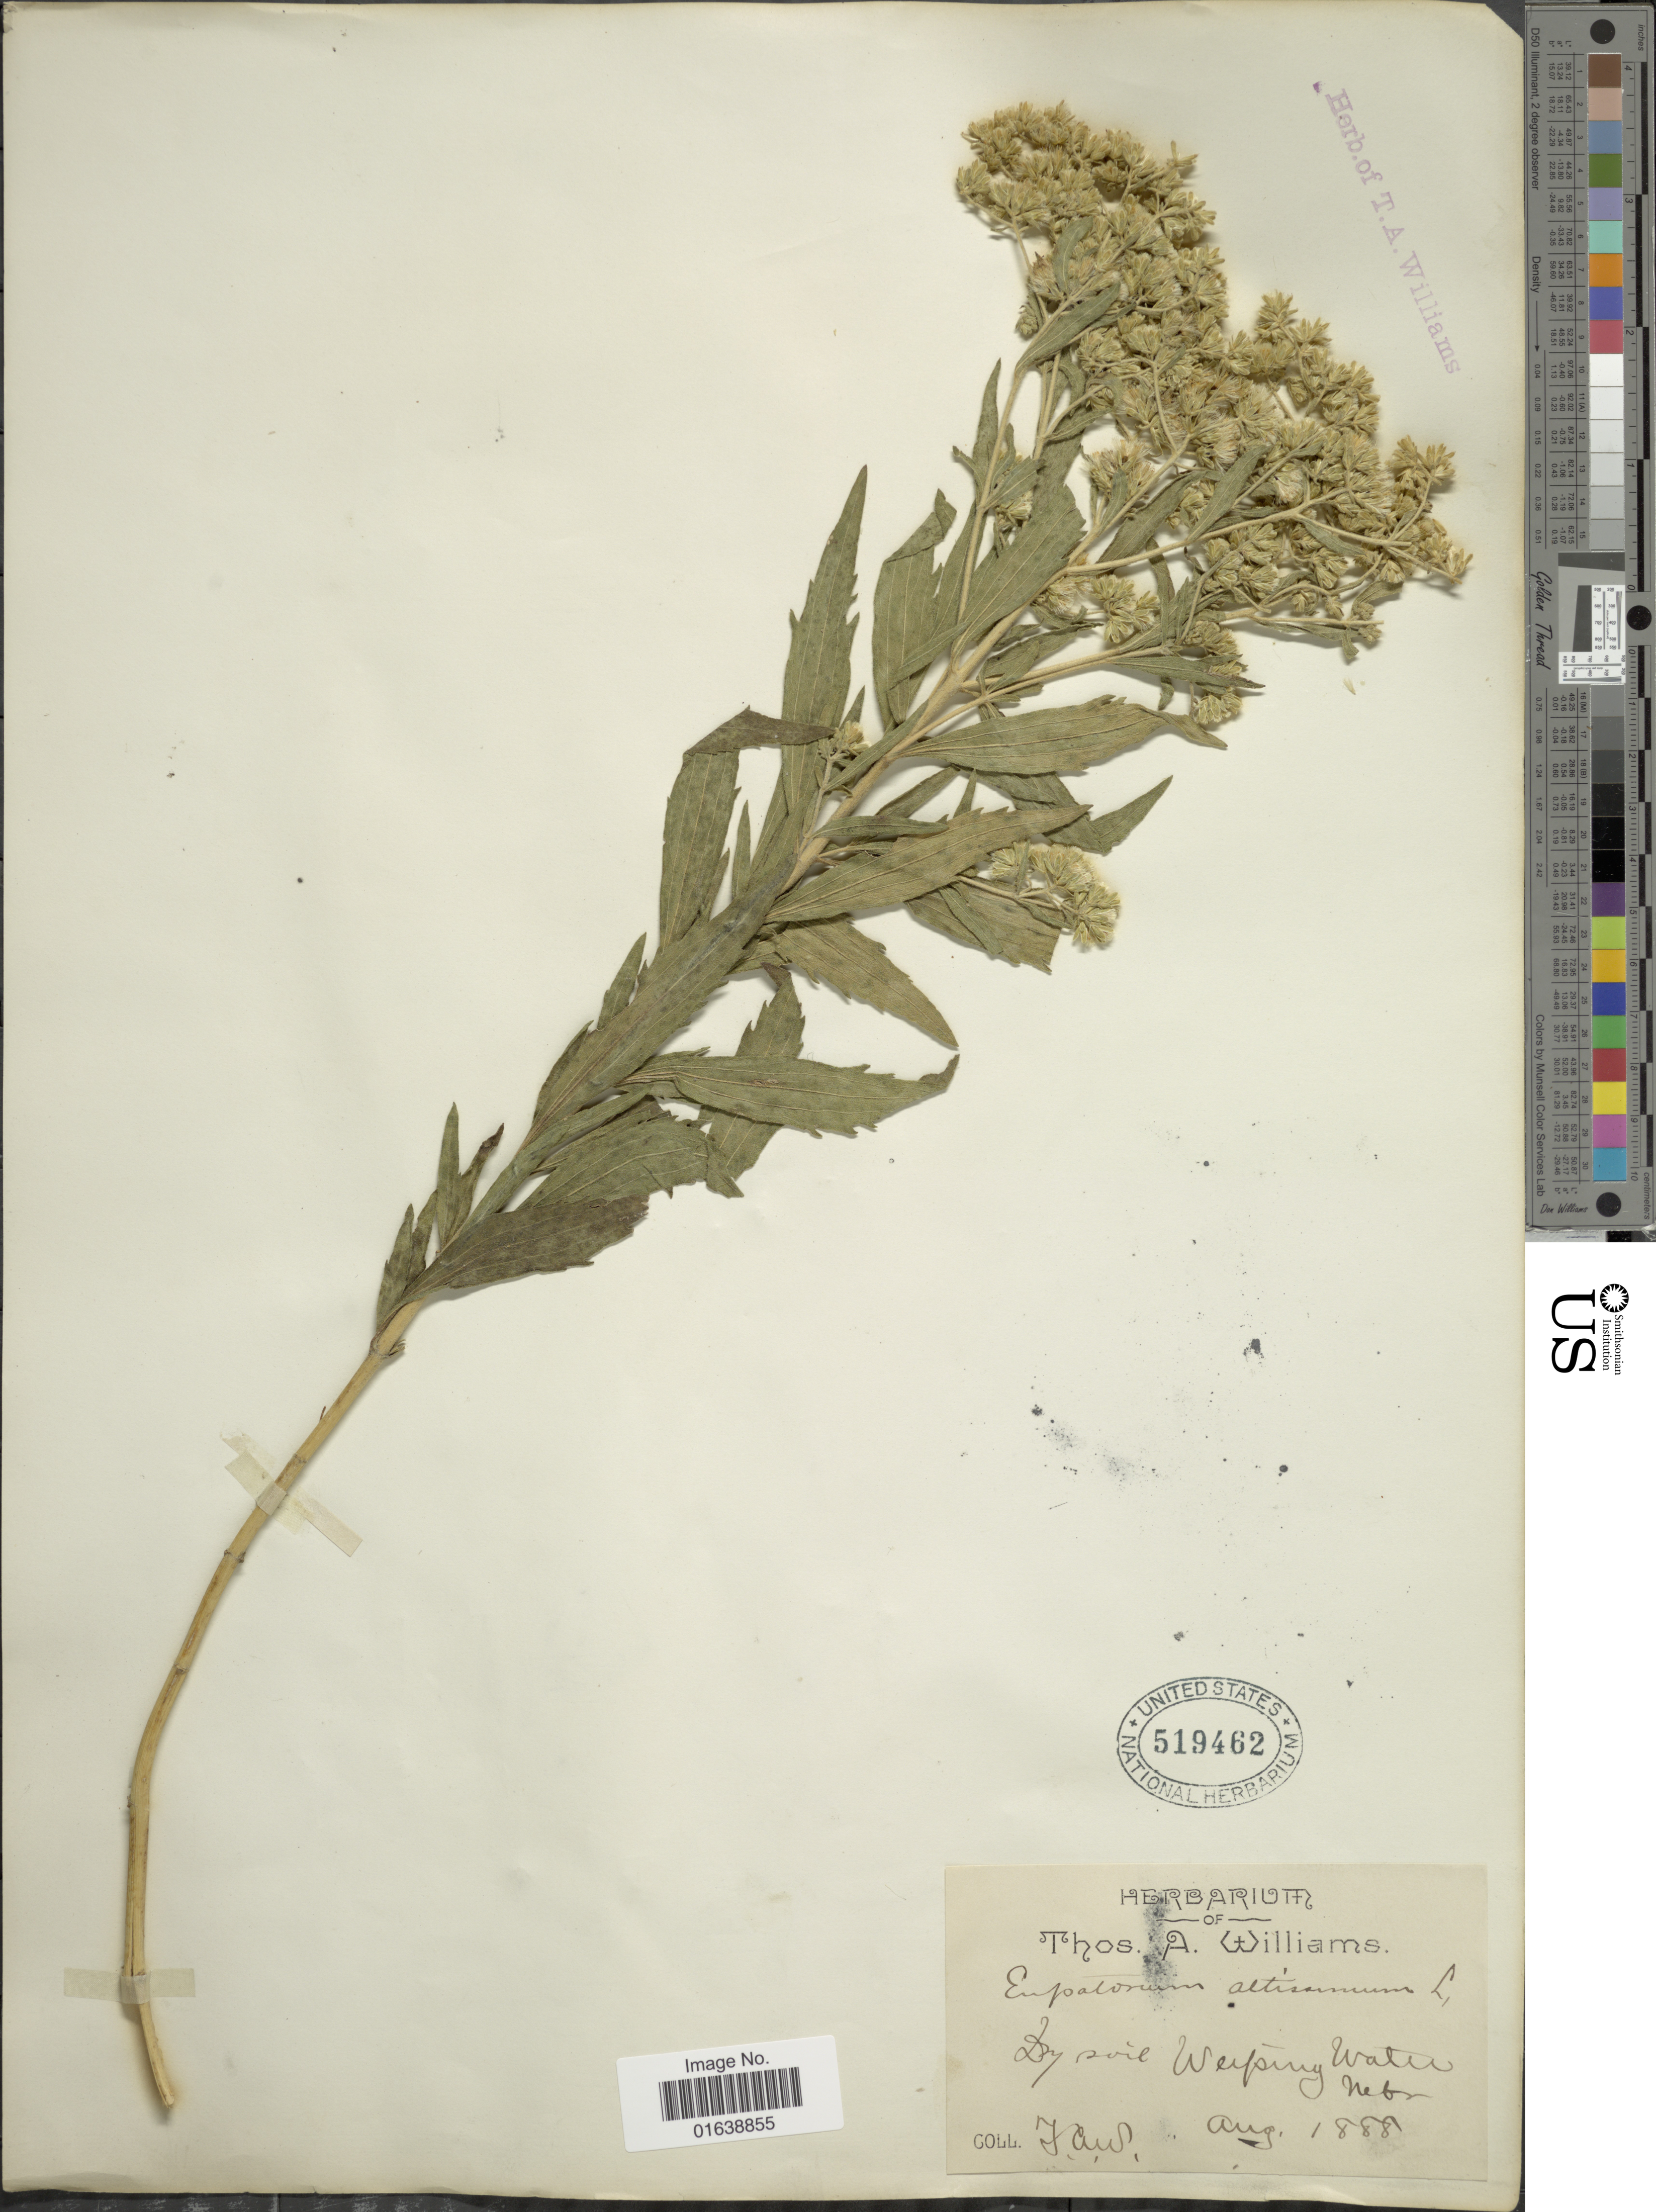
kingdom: Plantae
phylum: Tracheophyta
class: Magnoliopsida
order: Asterales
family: Asteraceae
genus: Eupatorium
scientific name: Eupatorium altissimum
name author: L.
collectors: T. A. Williams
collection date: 1888-08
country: United States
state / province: Nebraska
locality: Dry soil Weeping Water Nebr.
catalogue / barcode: US 519462